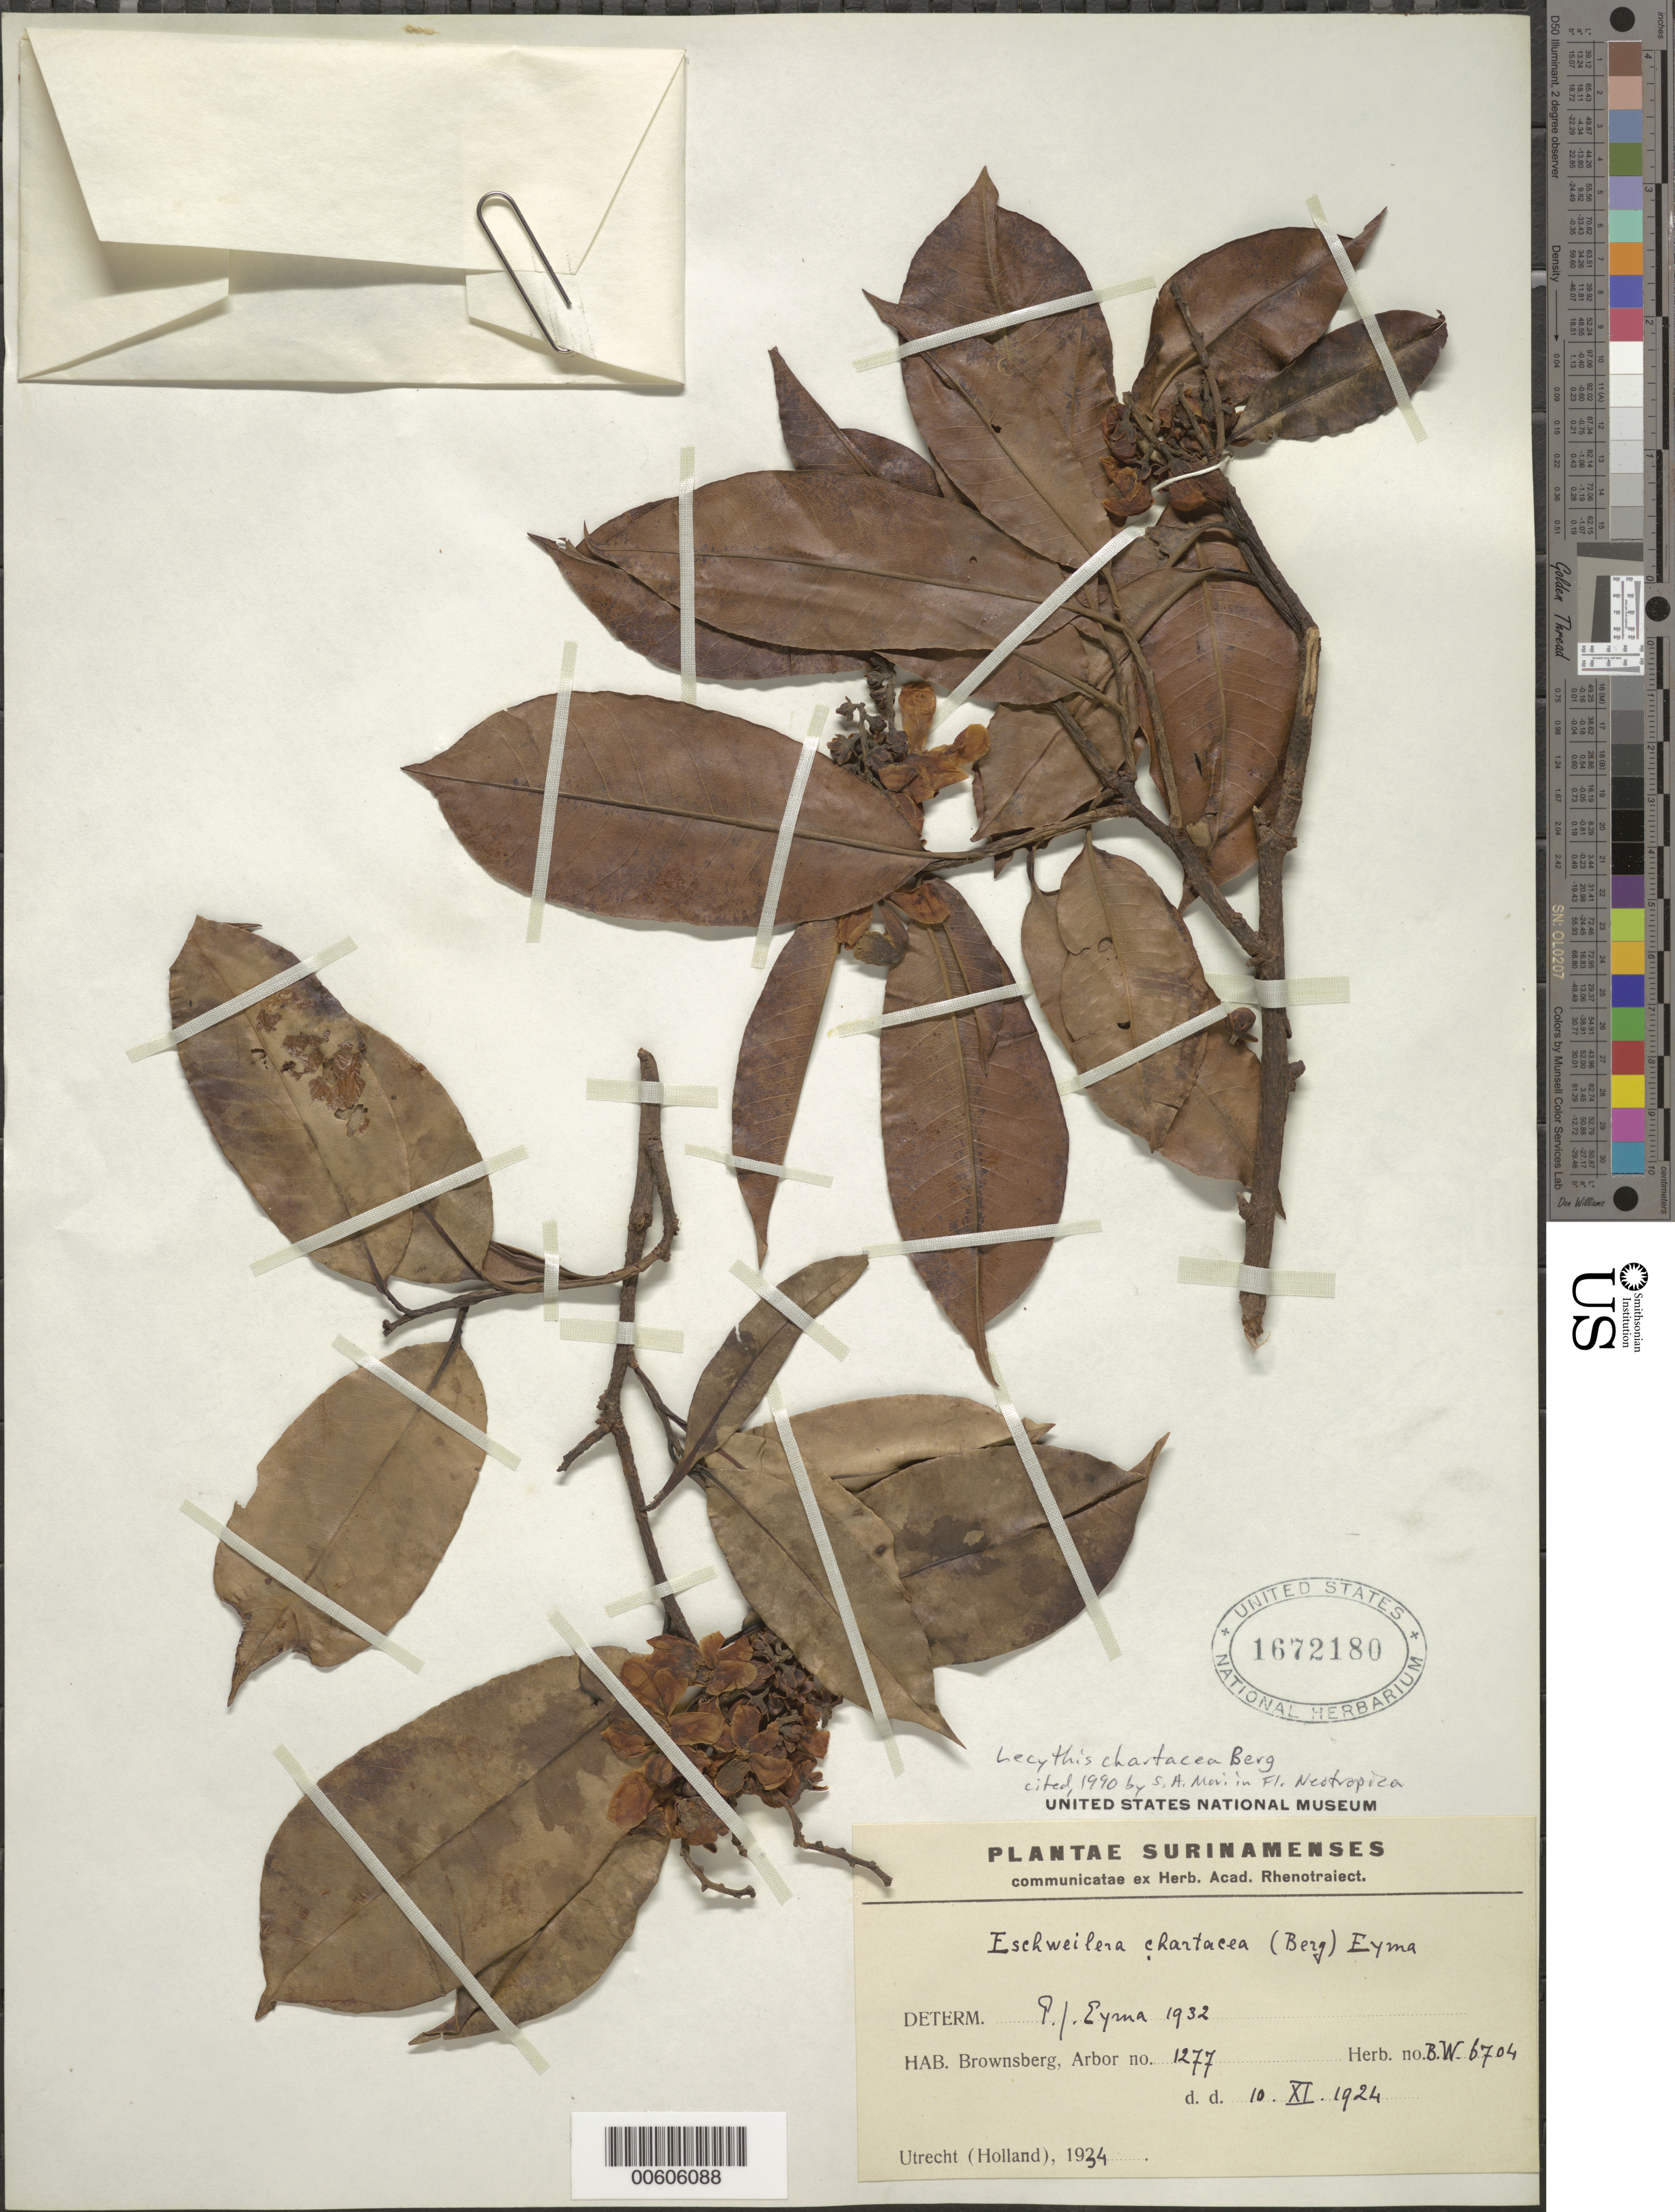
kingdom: Plantae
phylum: Tracheophyta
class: Magnoliopsida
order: Ericales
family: Lecythidaceae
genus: Lecythis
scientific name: Lecythis chartacea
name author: O. Berg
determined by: Mori, Scott A.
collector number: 6704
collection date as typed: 10-Nov-24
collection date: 1924-11-10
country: Suriname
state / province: Brokopondo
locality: Brownsberg, Forest Reserve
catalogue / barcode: US 1672180